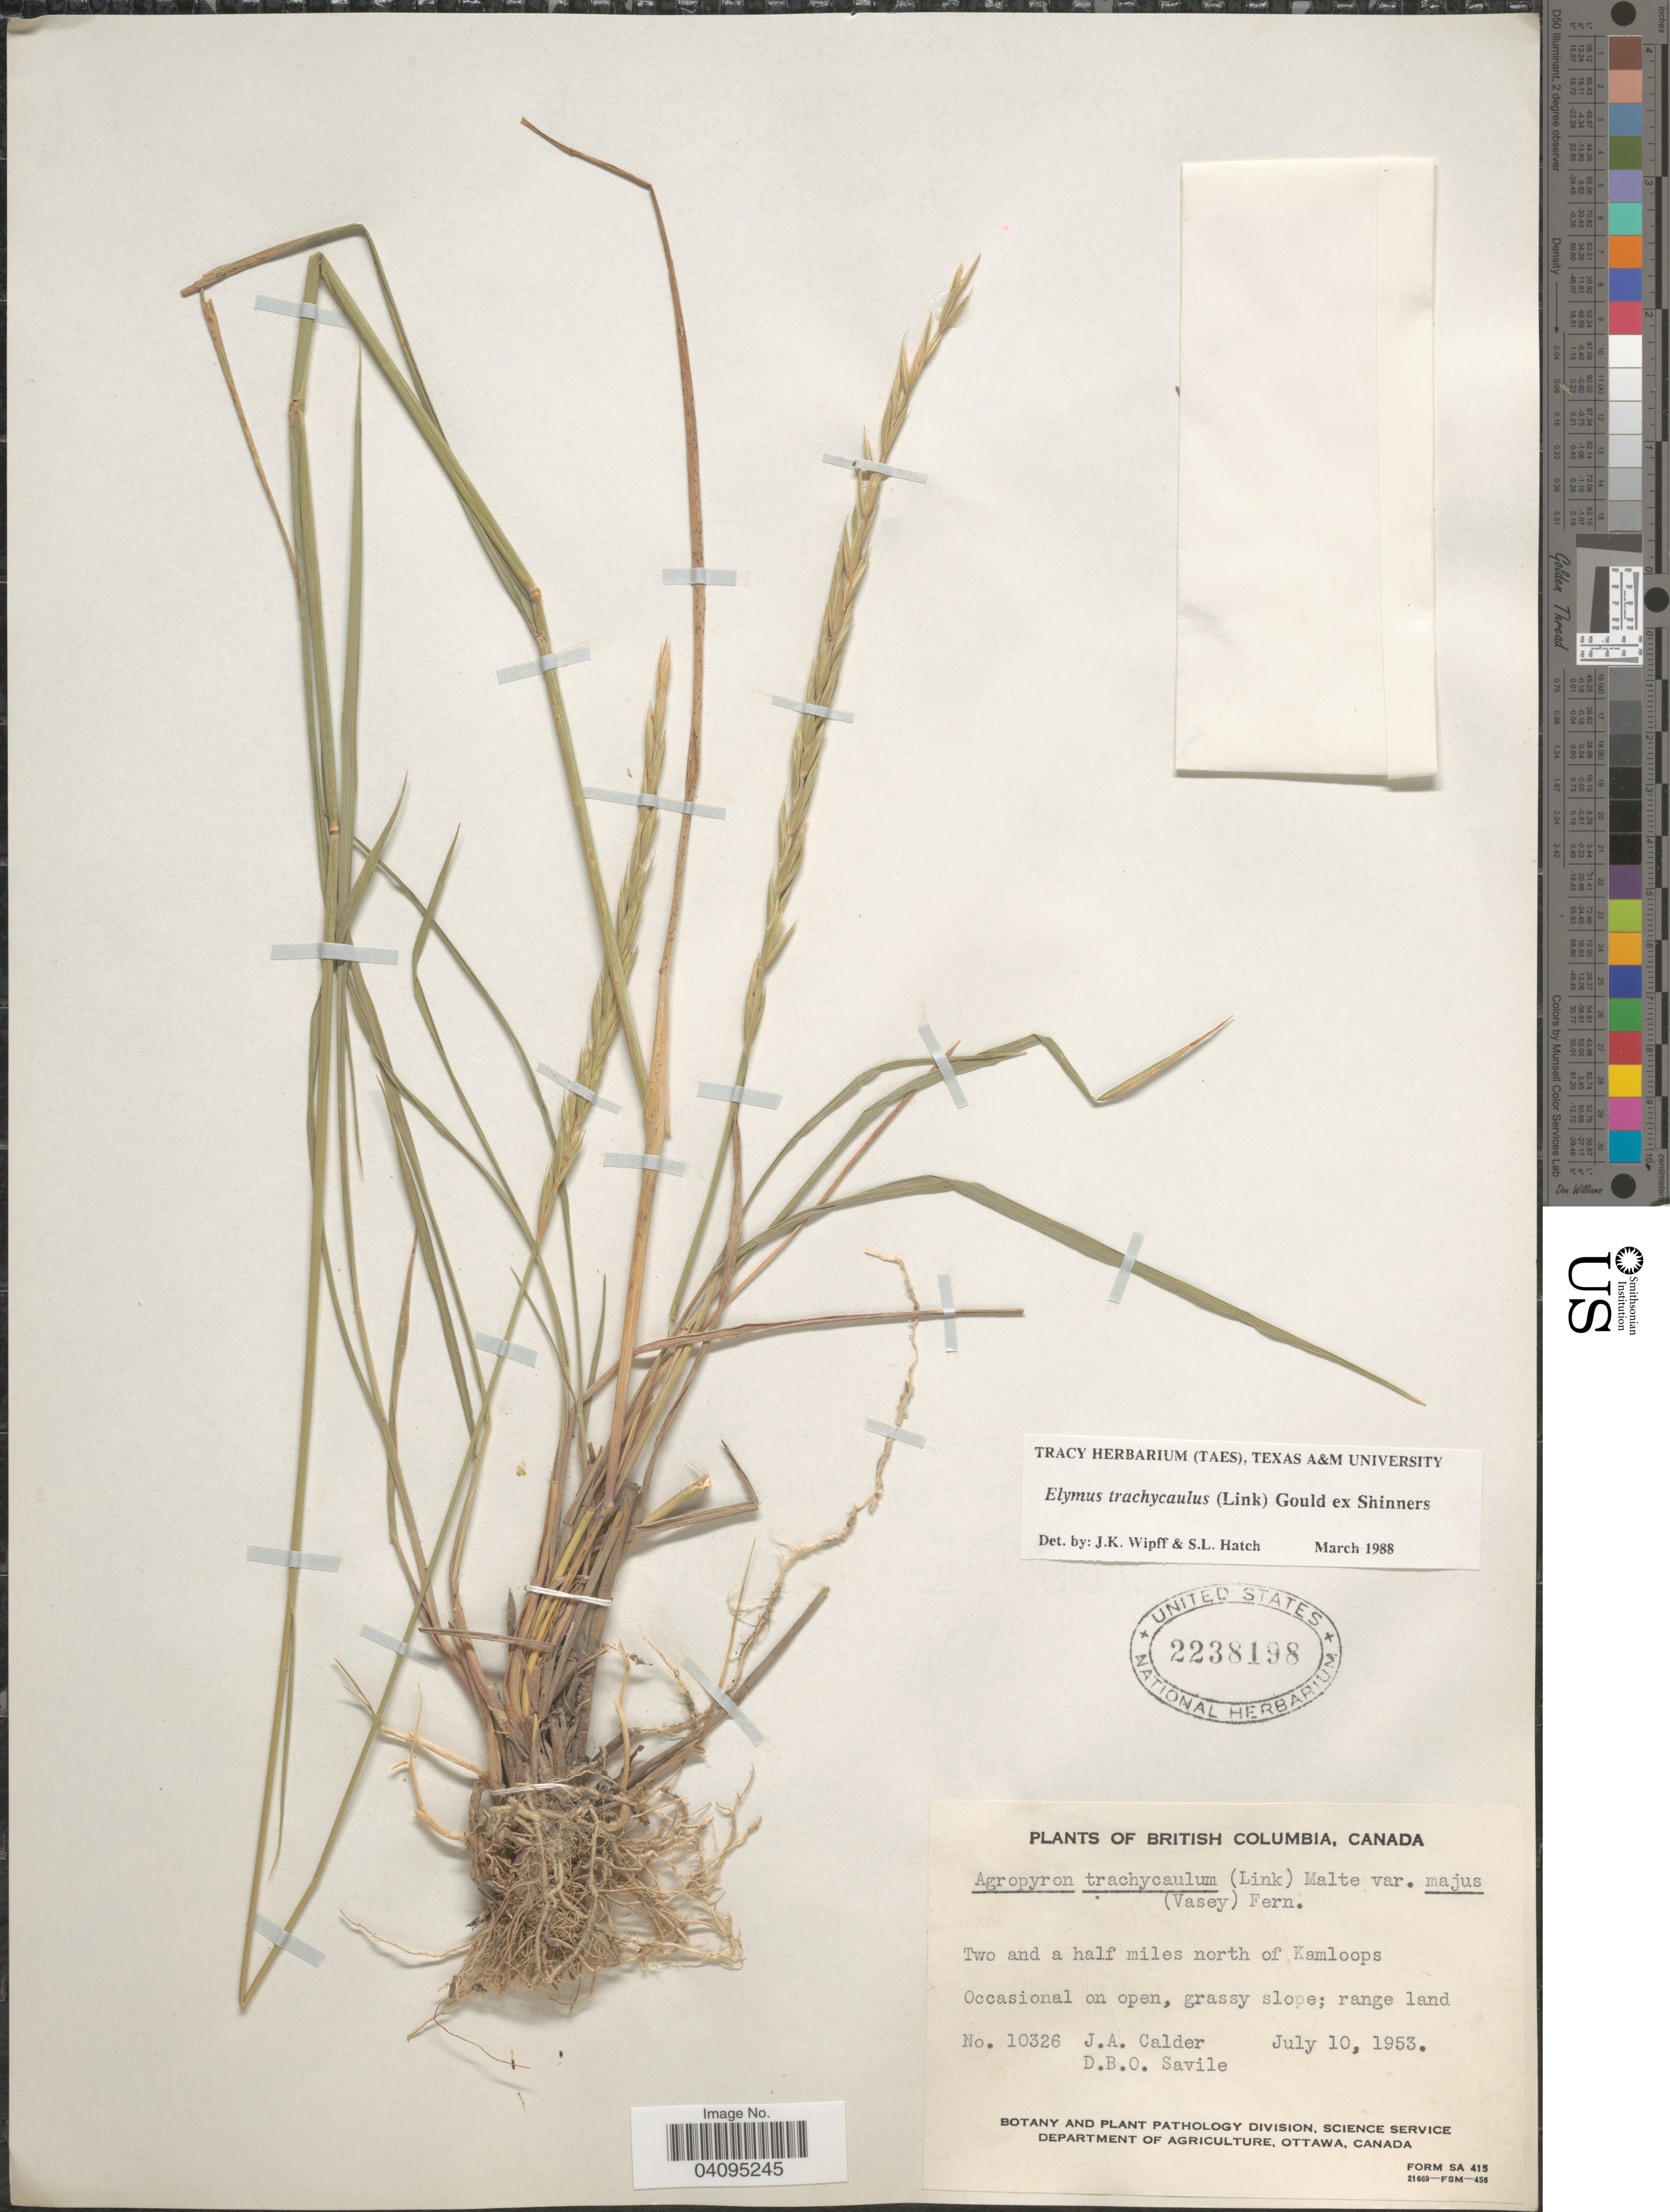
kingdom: Plantae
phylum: Tracheophyta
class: Liliopsida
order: Poales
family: Poaceae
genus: Elymus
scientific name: Elymus trachycaulus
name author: (Link) Gould ex Shinners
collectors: J. A. Calder & D. Savile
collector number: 10326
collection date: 1953-07-10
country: Canada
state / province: British Columbia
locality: Two and a half miles north of Kamloops.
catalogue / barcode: US 2238198